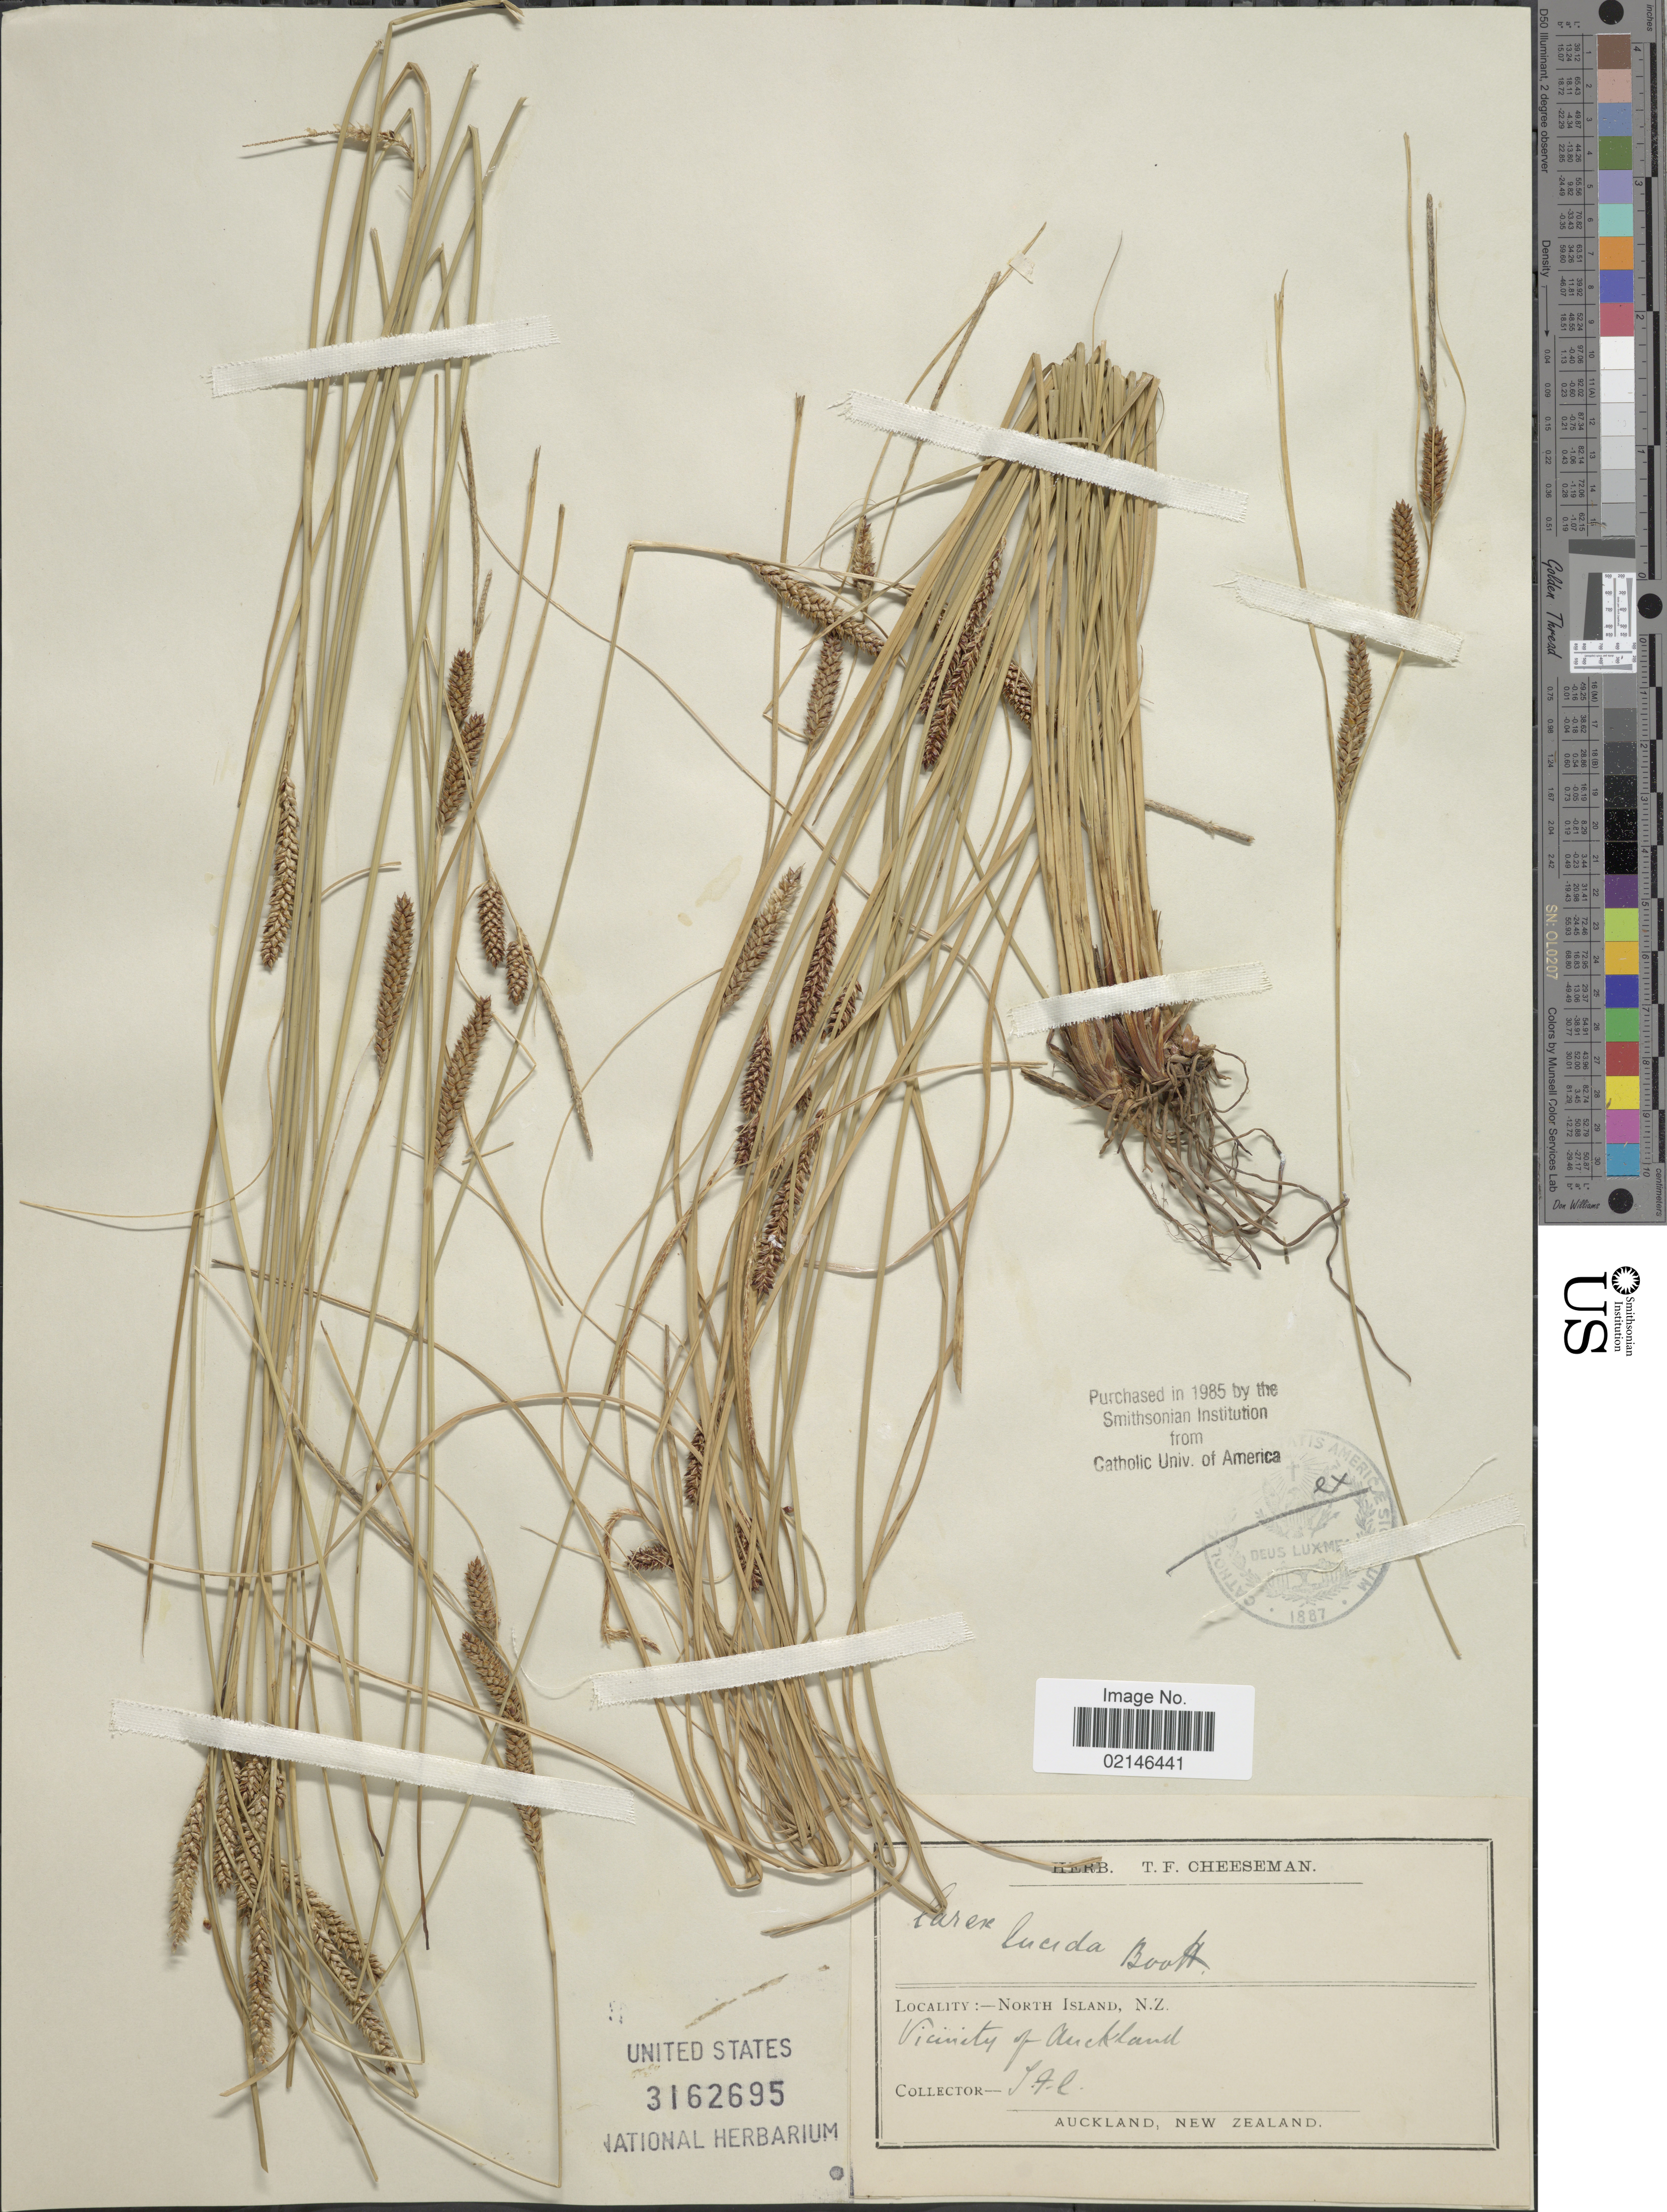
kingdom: Plantae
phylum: Tracheophyta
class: Liliopsida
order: Poales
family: Cyperaceae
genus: Carex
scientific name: Carex flagellifera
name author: Colenso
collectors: T. F. Cheeseman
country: New Zealand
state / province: Auckland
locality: North Island, Vicinity of Auckland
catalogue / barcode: US 3162695